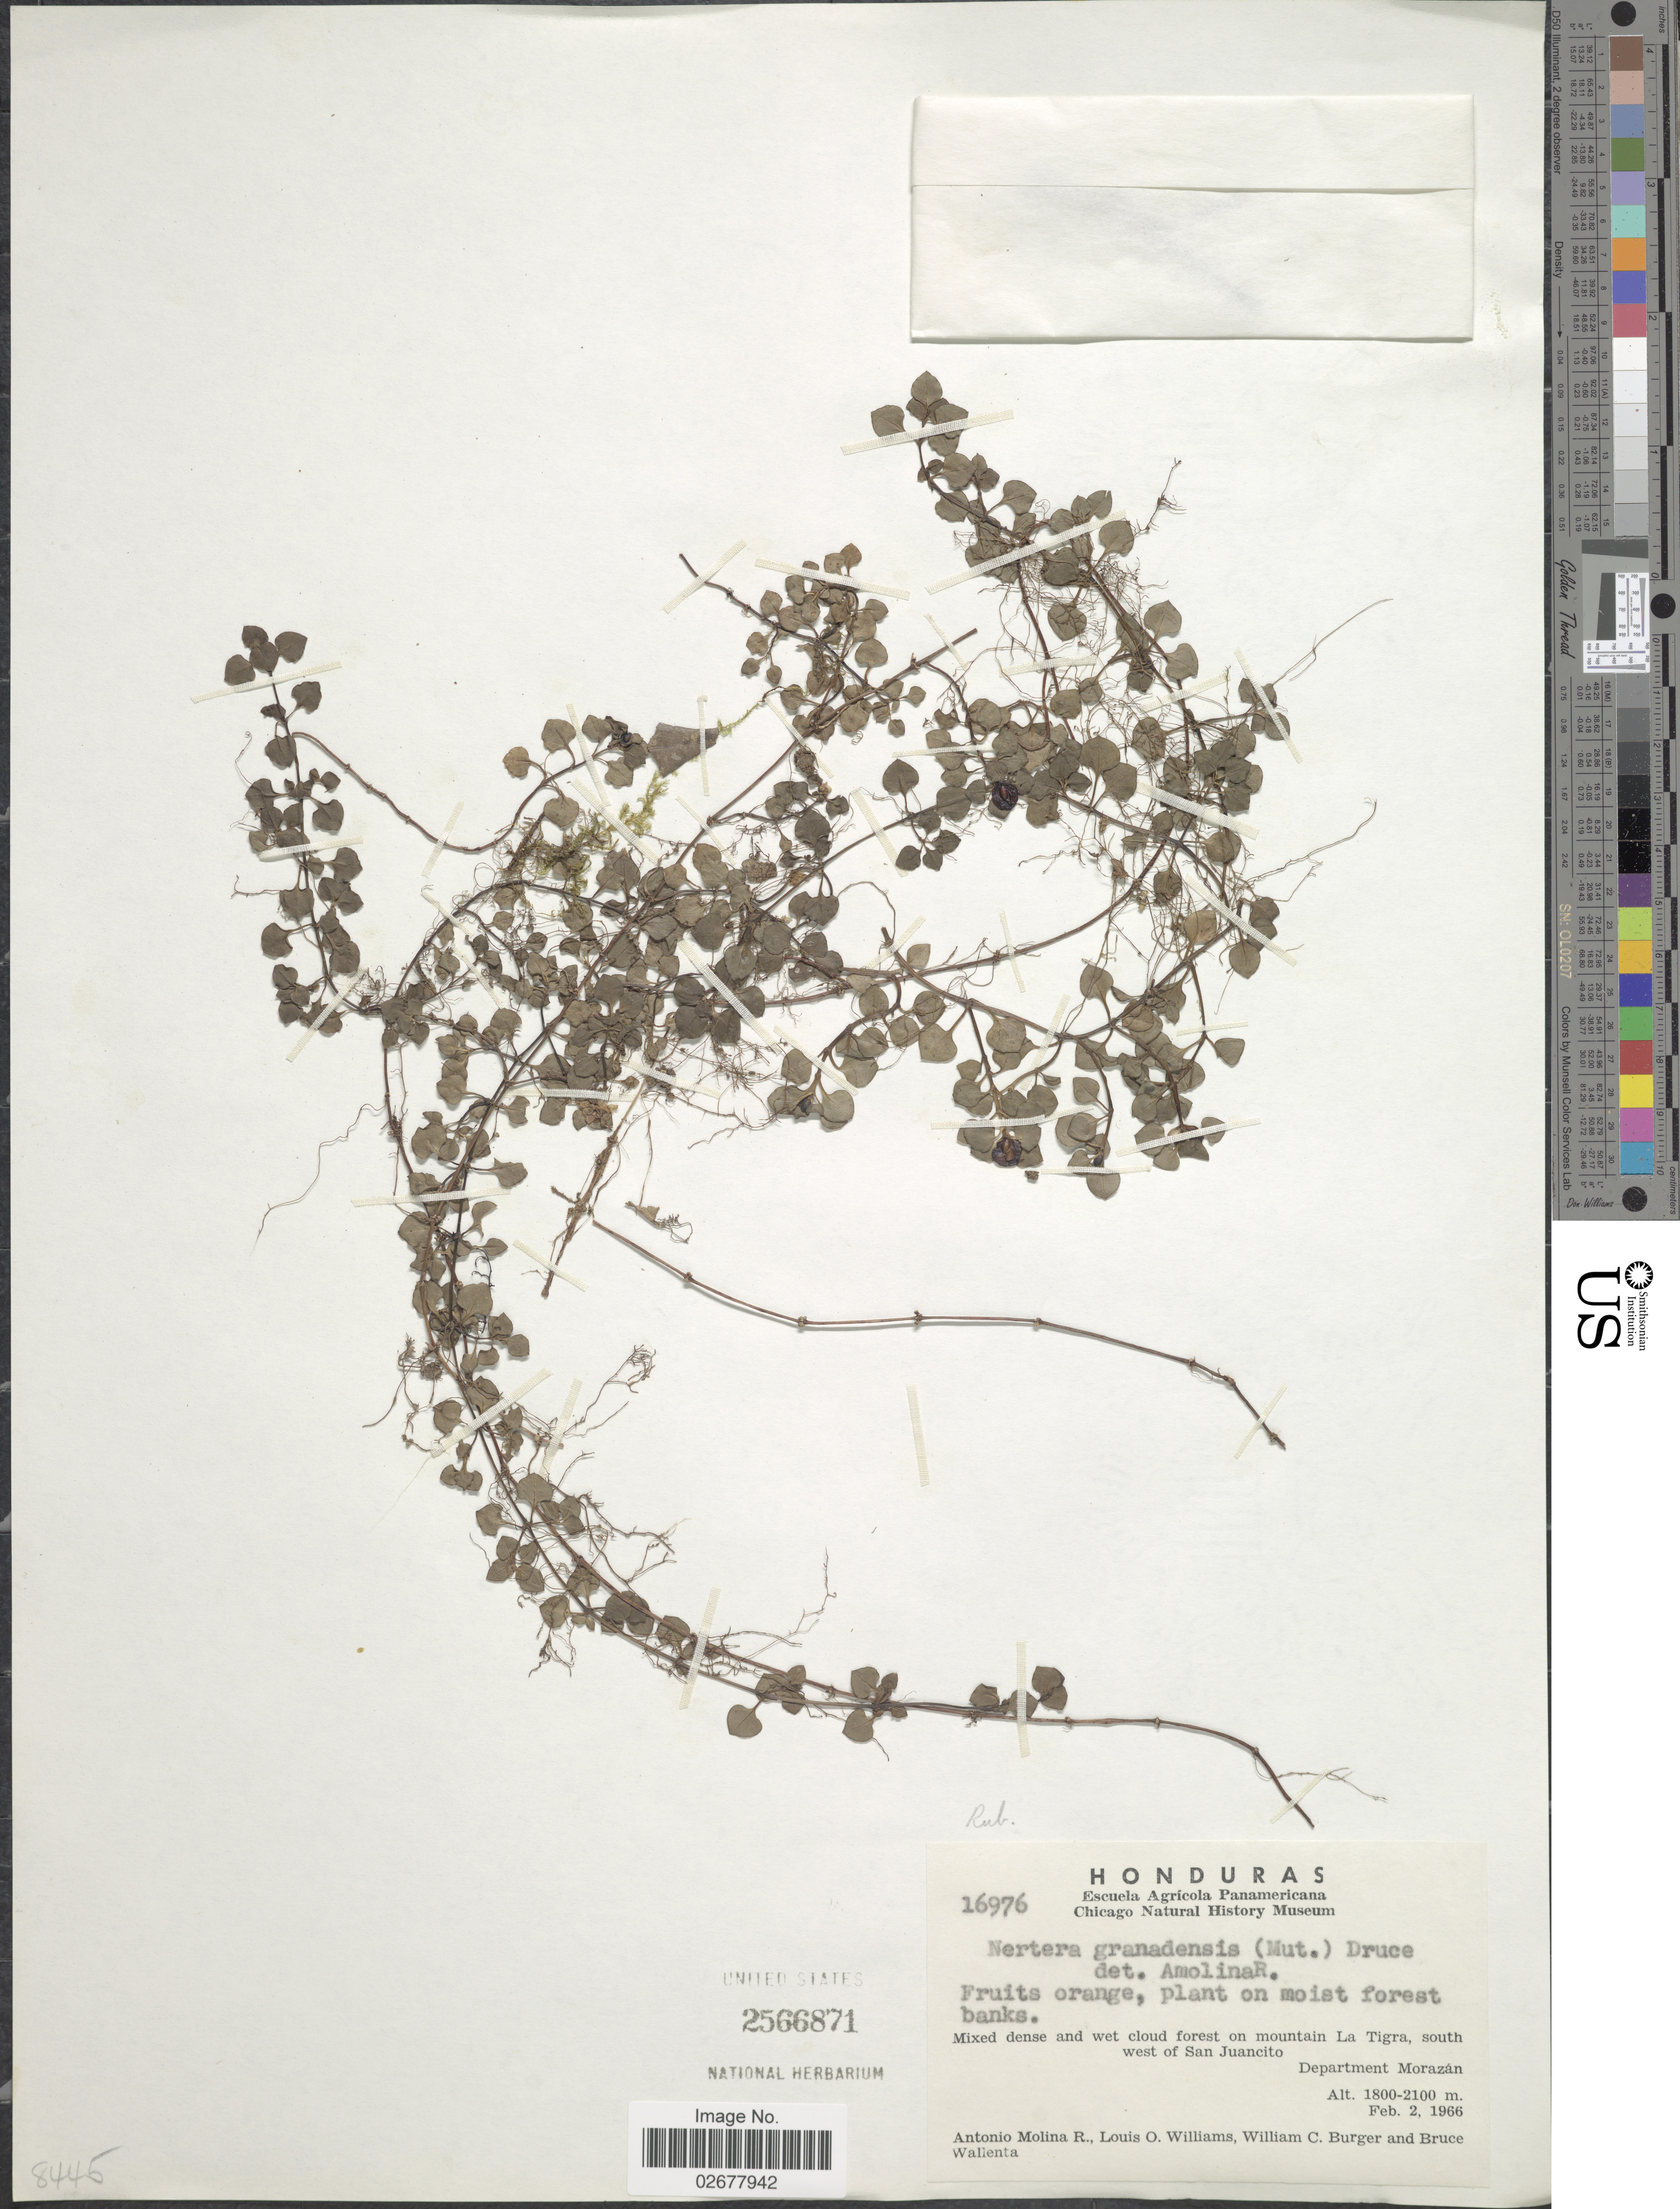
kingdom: Plantae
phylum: Tracheophyta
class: Magnoliopsida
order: Gentianales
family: Rubiaceae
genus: Nertera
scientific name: Nertera depressa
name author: Banks & Sol. ex Gaertn.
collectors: A. Molina R., L. O. Williams, W. Burger & B. Wallenta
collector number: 16976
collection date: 1966-02-02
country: Honduras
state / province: Fco. Morazán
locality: Plant on moist forest banks, Mixed dense and wet cloud forest on mountain La Tigre, south west of San Juancito, Department Morazán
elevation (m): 1800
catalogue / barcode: US 2566871